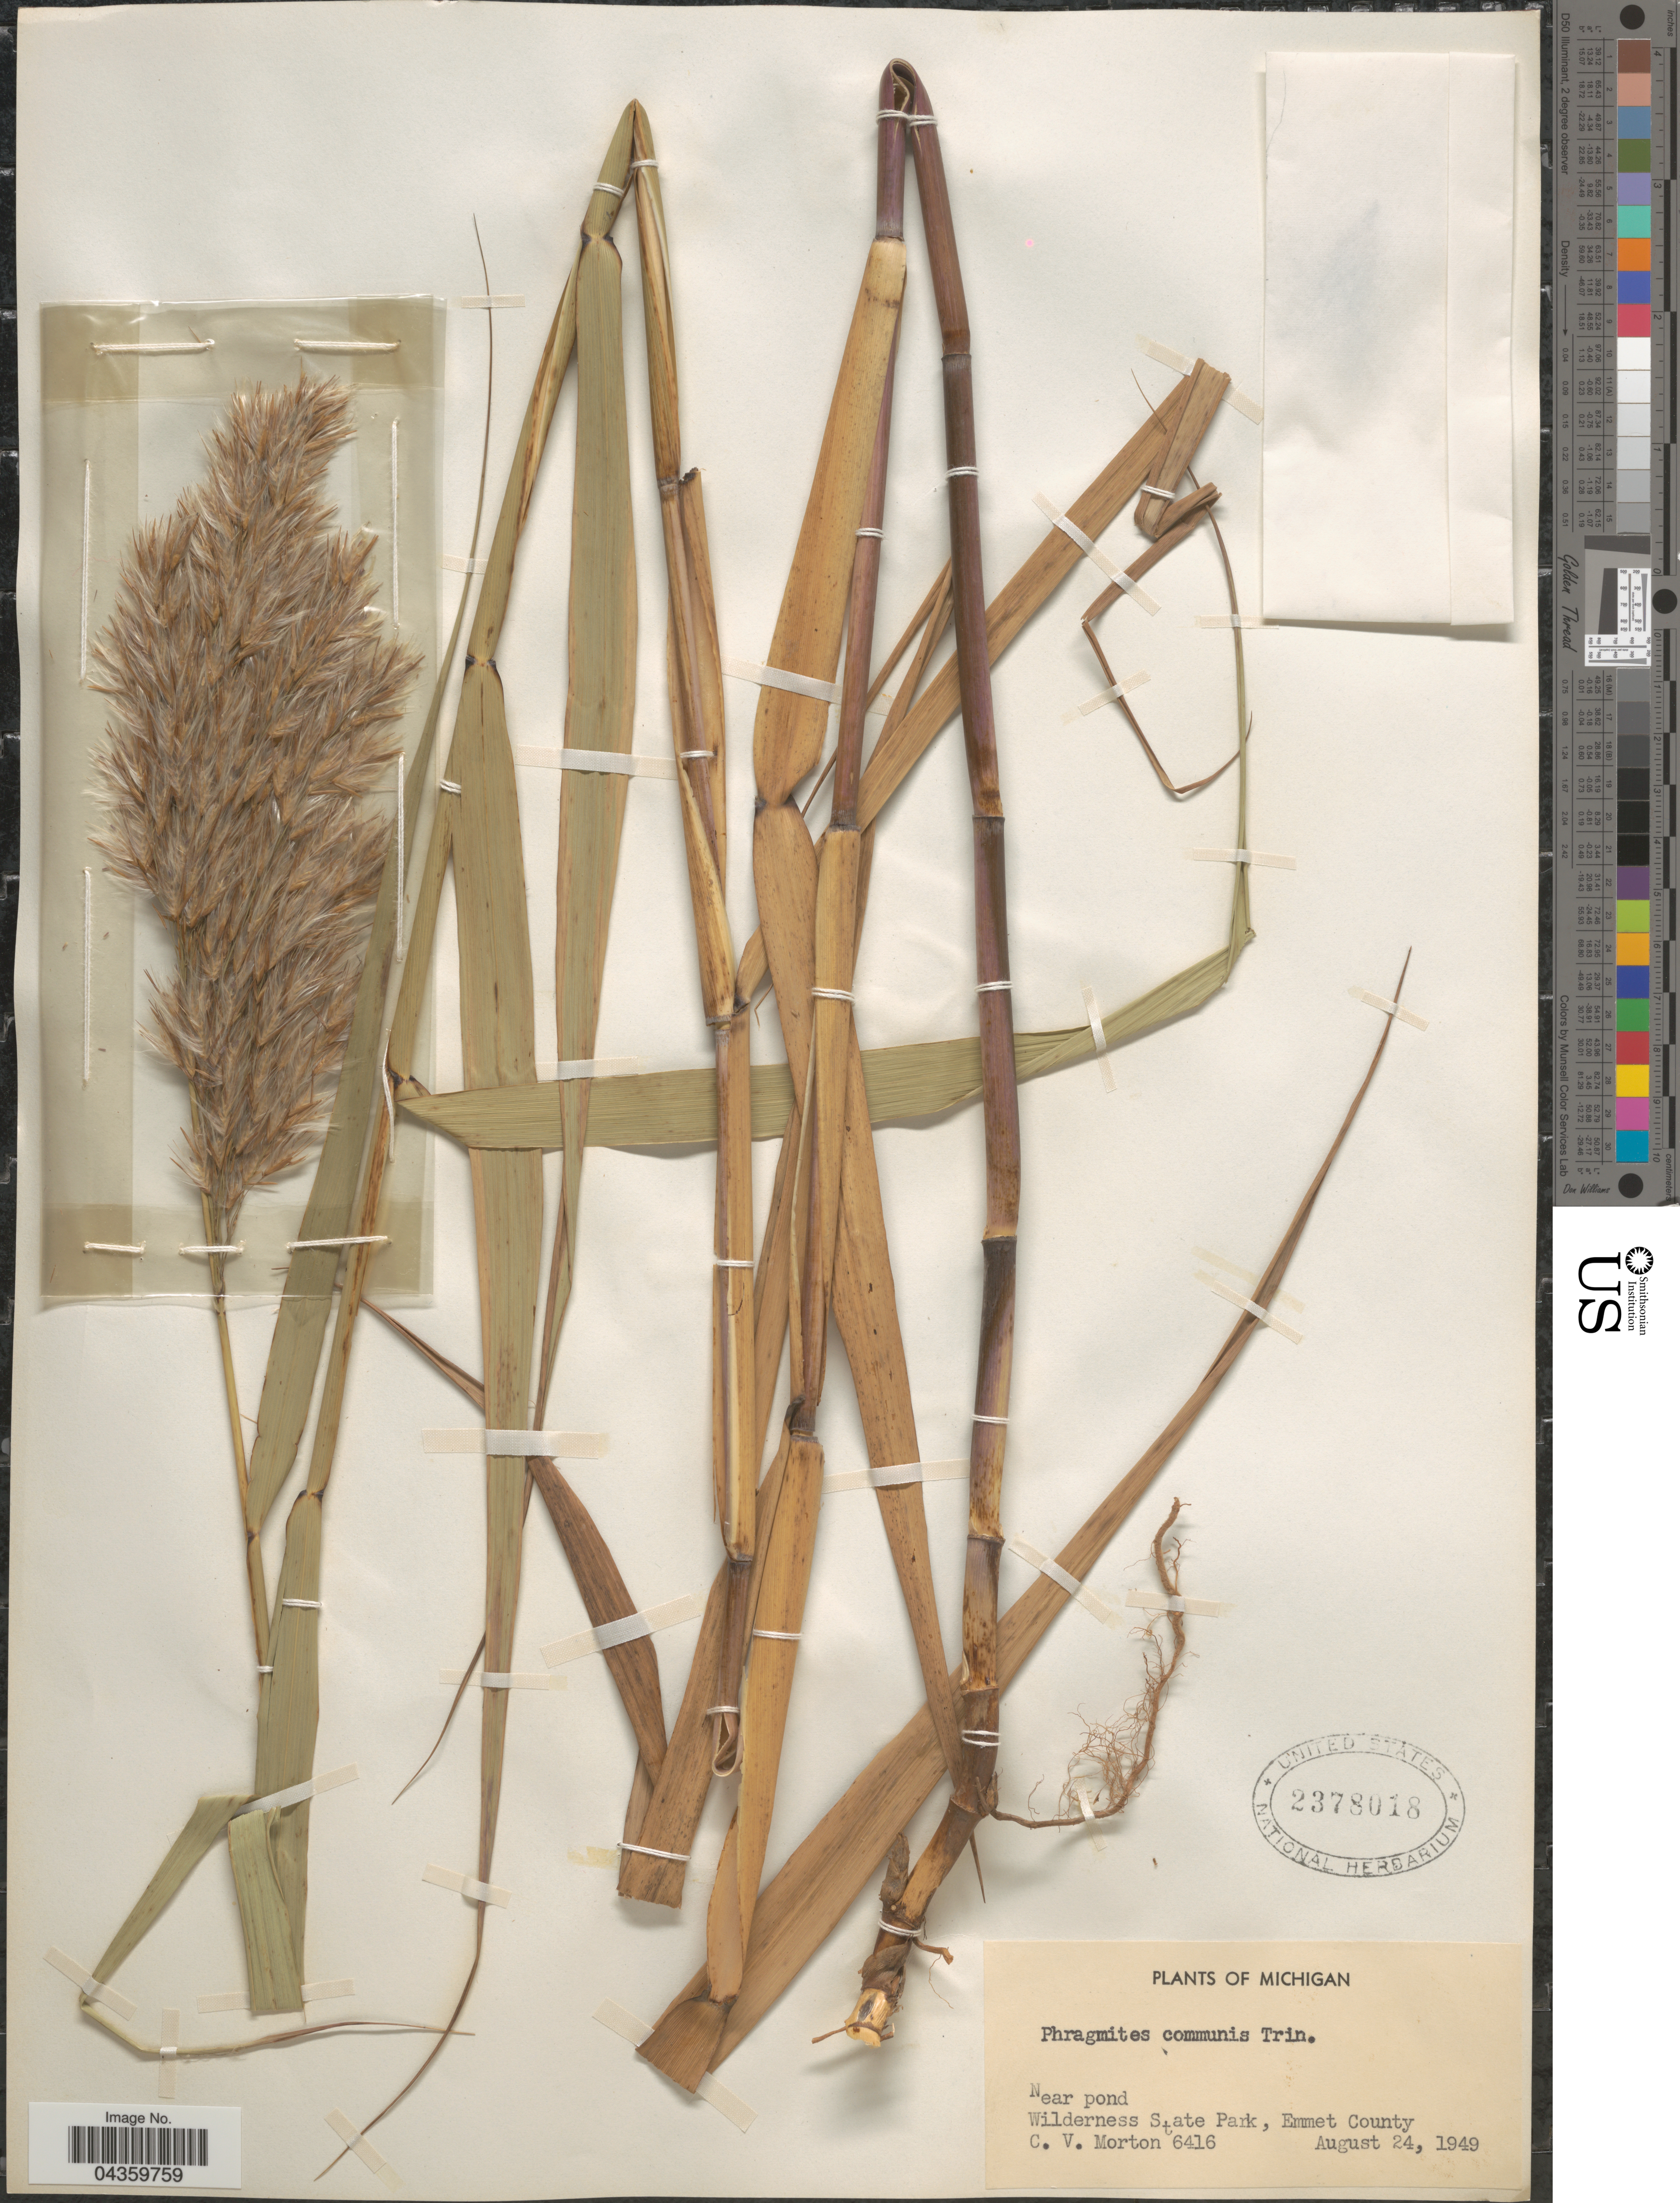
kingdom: Plantae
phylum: Tracheophyta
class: Liliopsida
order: Poales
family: Poaceae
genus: Phragmites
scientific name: Phragmites australis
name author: (Cav.) Trin. ex Steud.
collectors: C. V. Morton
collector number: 6416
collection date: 1949-08-24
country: United States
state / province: Michigan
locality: Near pond. Wilderness State Park, Emmet County.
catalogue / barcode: US 2378018